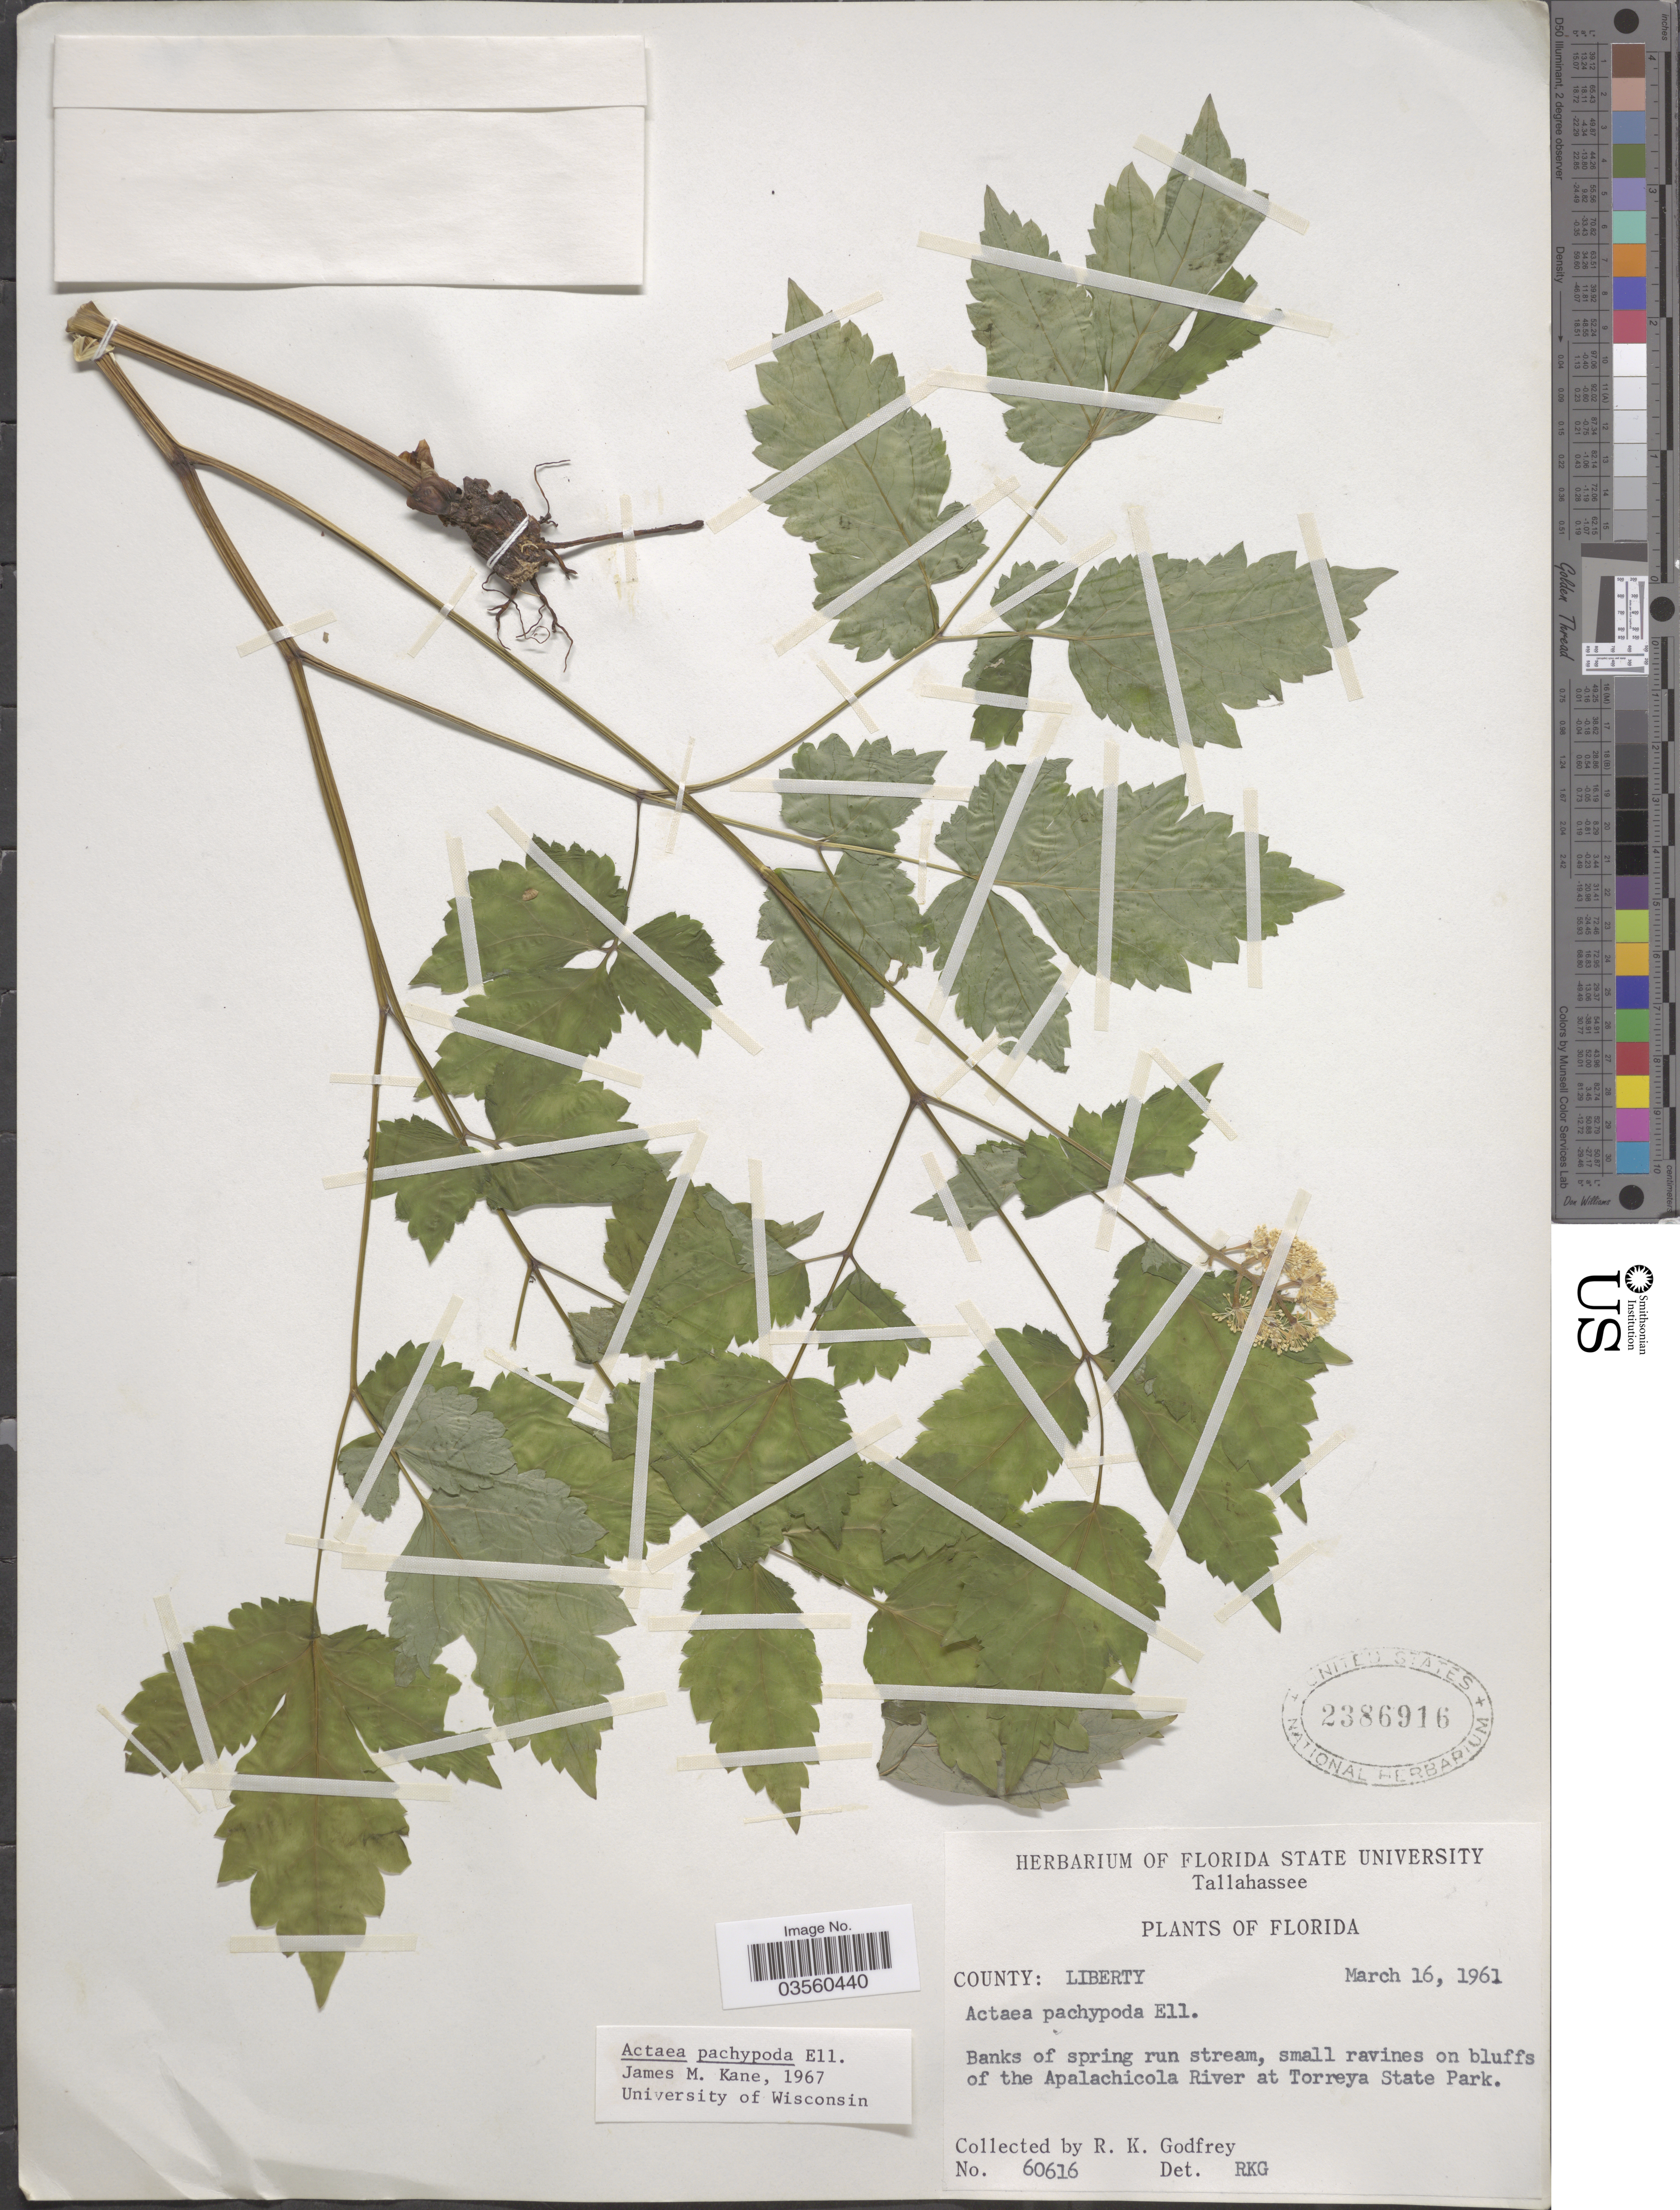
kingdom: Plantae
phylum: Tracheophyta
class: Magnoliopsida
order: Ranunculales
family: Ranunculaceae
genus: Actaea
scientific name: Actaea pachypoda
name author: Elliott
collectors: R. K. Godfrey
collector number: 60616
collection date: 1961-03-16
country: United States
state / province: Florida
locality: County: Liberty. Banks of spring run stream, small ravines on bluffs of the Apalachicola River at Torreya State Park.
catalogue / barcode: US 2386916